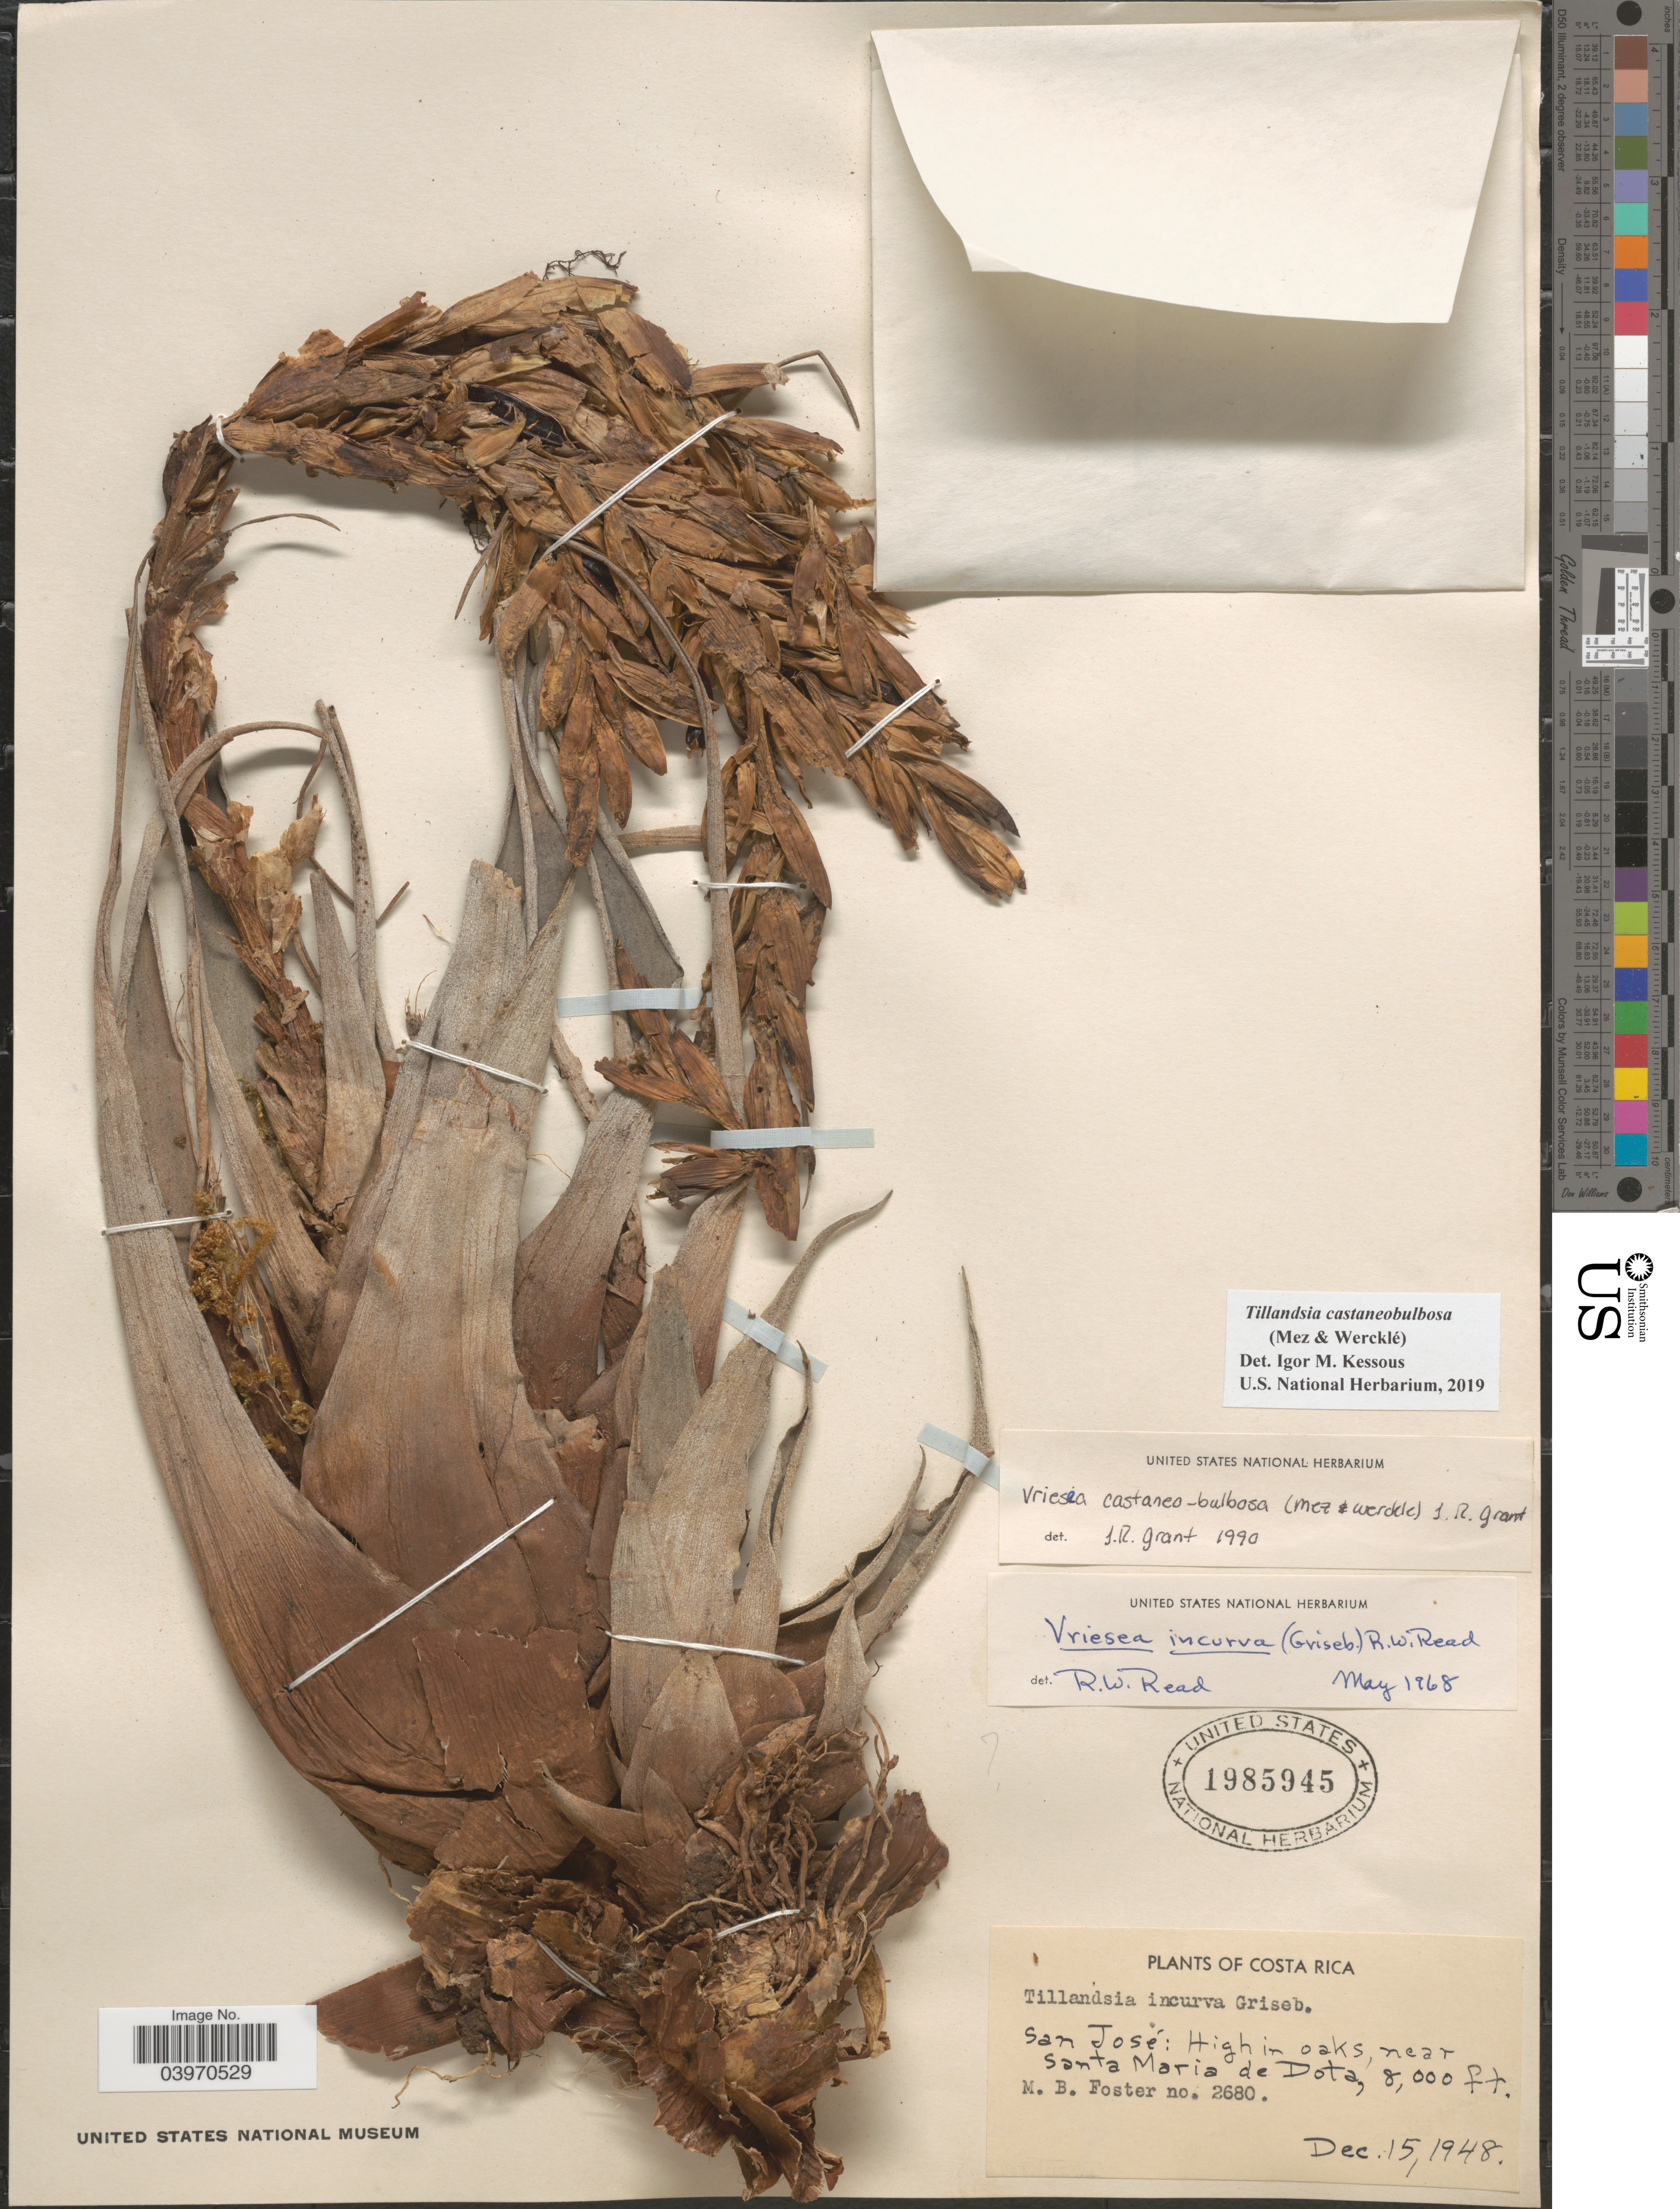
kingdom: Plantae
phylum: Tracheophyta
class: Liliopsida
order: Poales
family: Bromeliaceae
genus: Tillandsia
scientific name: Tillandsia castaneobulbosa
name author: Mez & Wercklé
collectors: M. B. Foster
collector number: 2680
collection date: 1948-12-15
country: Costa Rica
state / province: San José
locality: High in oaks, near Santa Maria de Dota.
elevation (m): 2438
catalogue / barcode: US 1985945